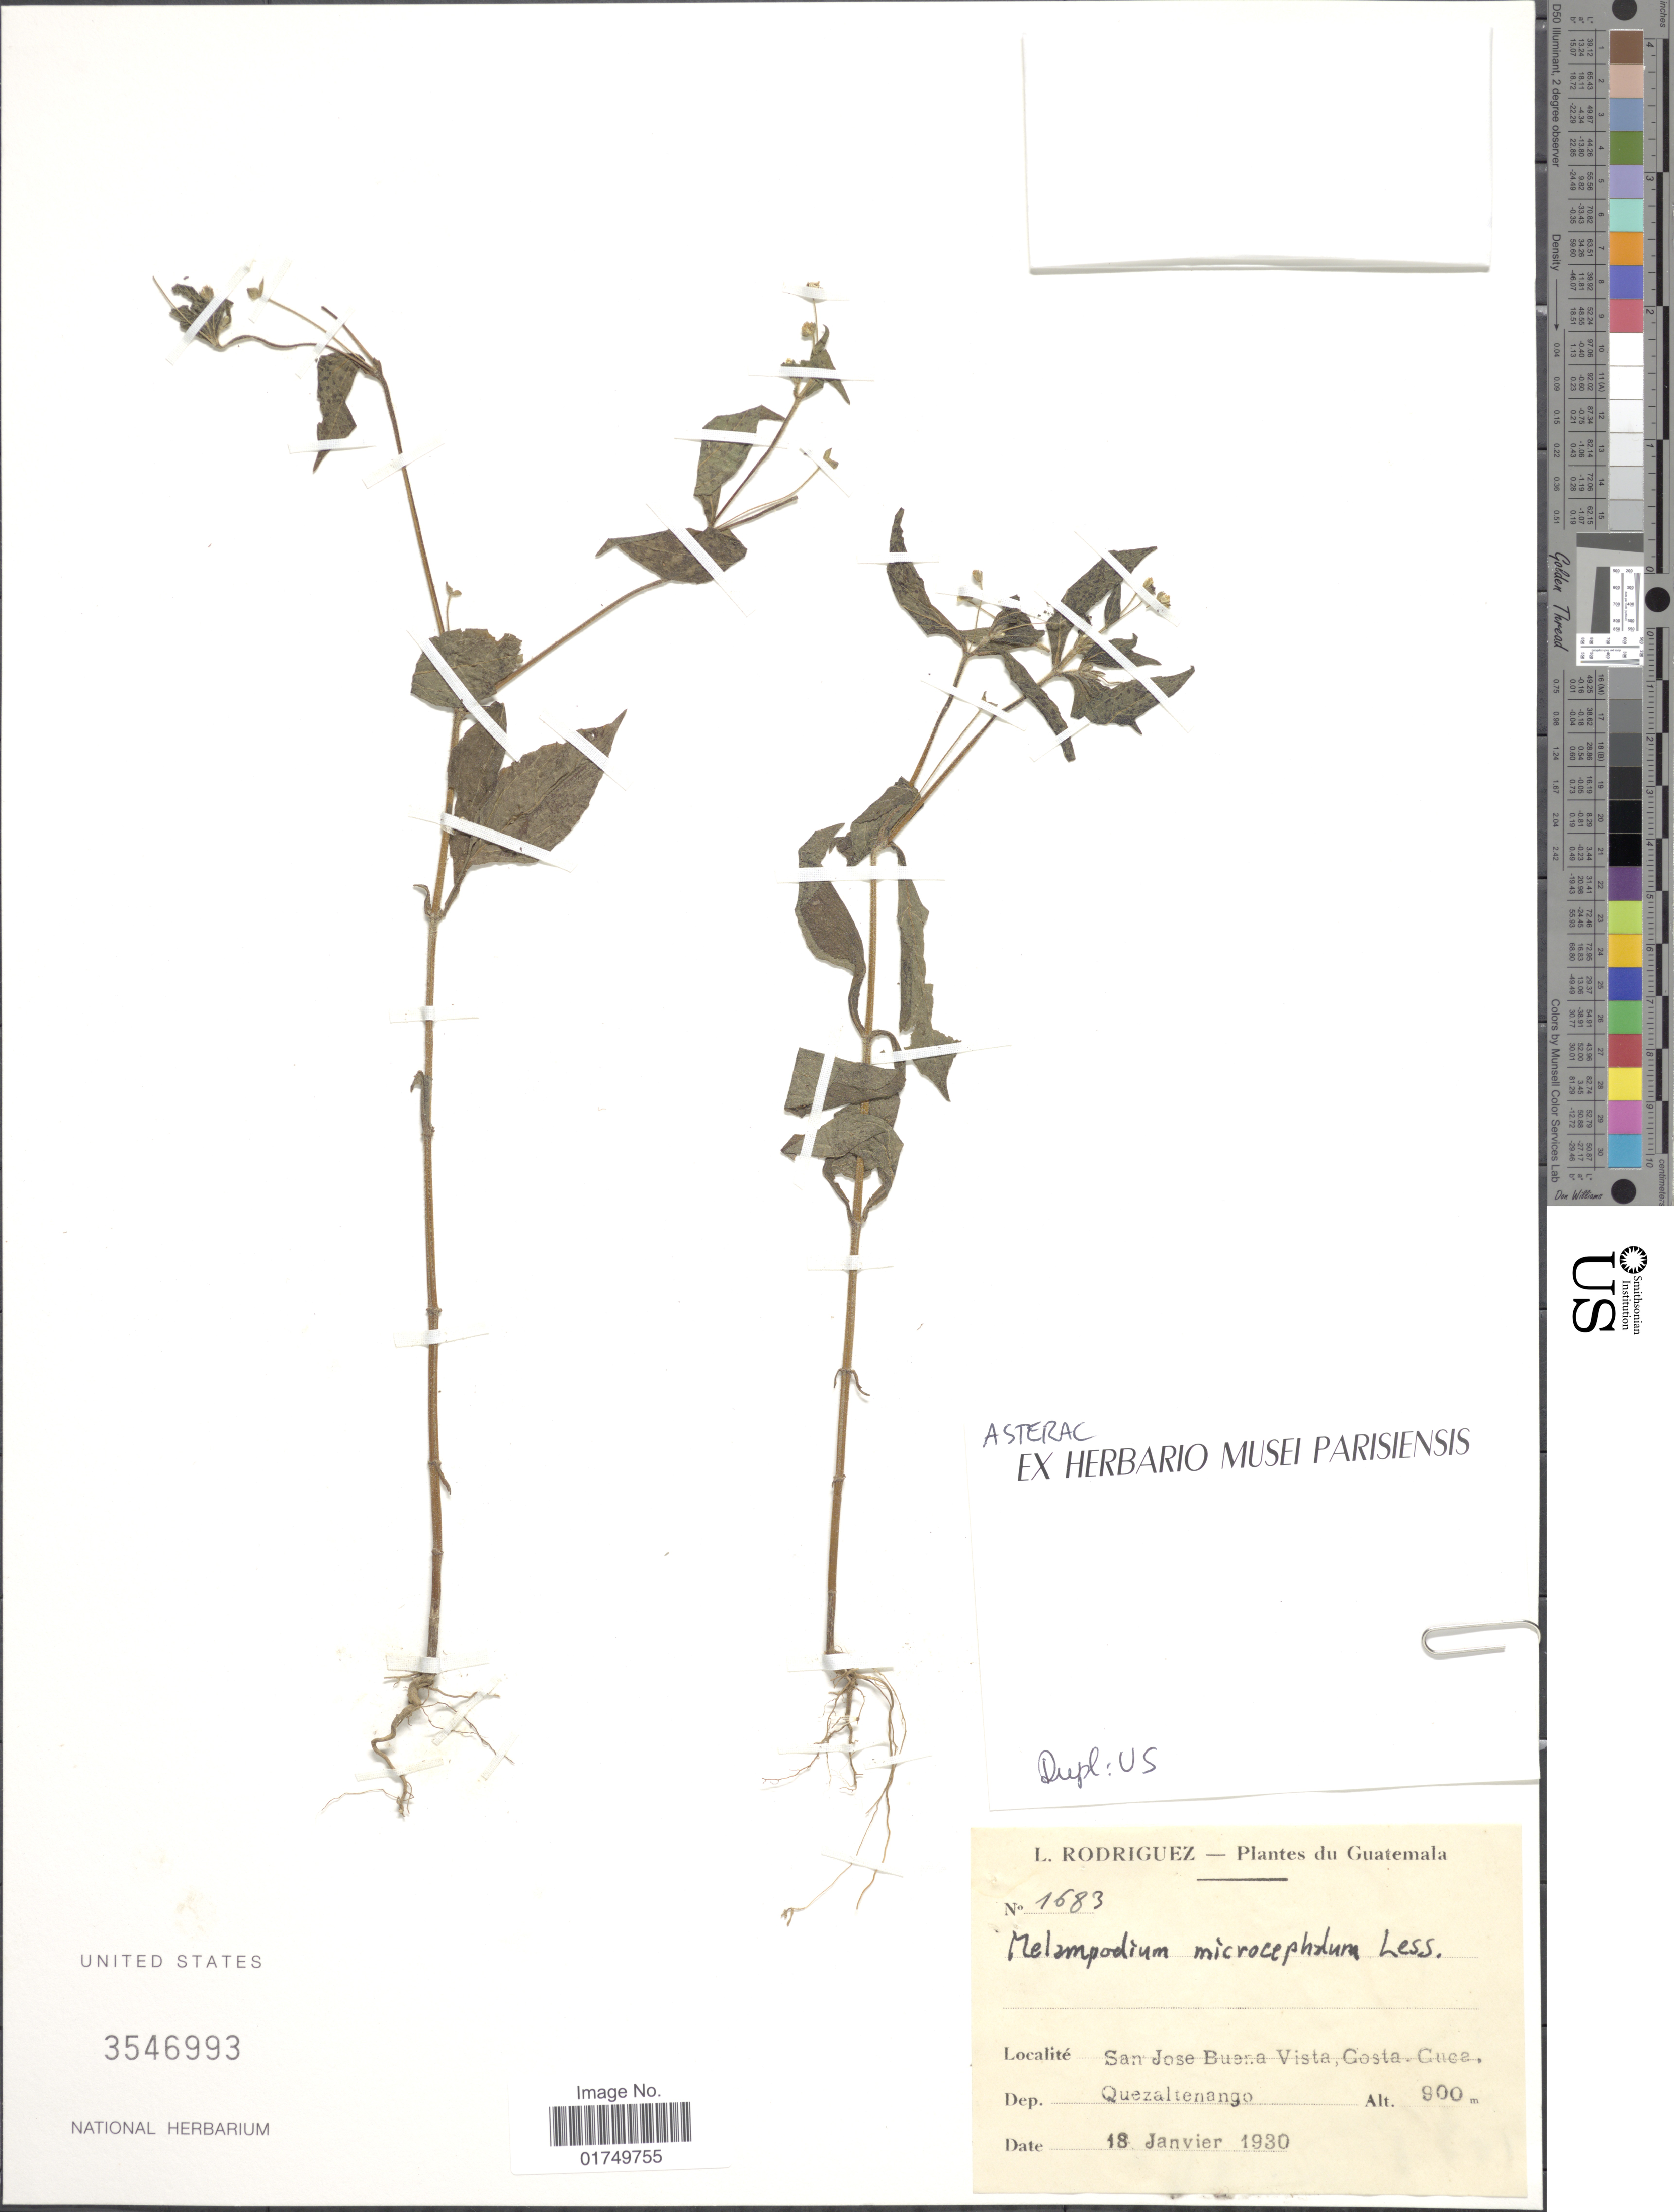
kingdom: Plantae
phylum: Tracheophyta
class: Magnoliopsida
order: Asterales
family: Asteraceae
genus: Melampodium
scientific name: Melampodium microcephalum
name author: Less.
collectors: L. Rodriguez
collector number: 1683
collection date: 1930-01-18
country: Guatemala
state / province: Quetzaltenango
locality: San Jose Buena Vista, Costa Cuca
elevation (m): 900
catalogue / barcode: US 3546993